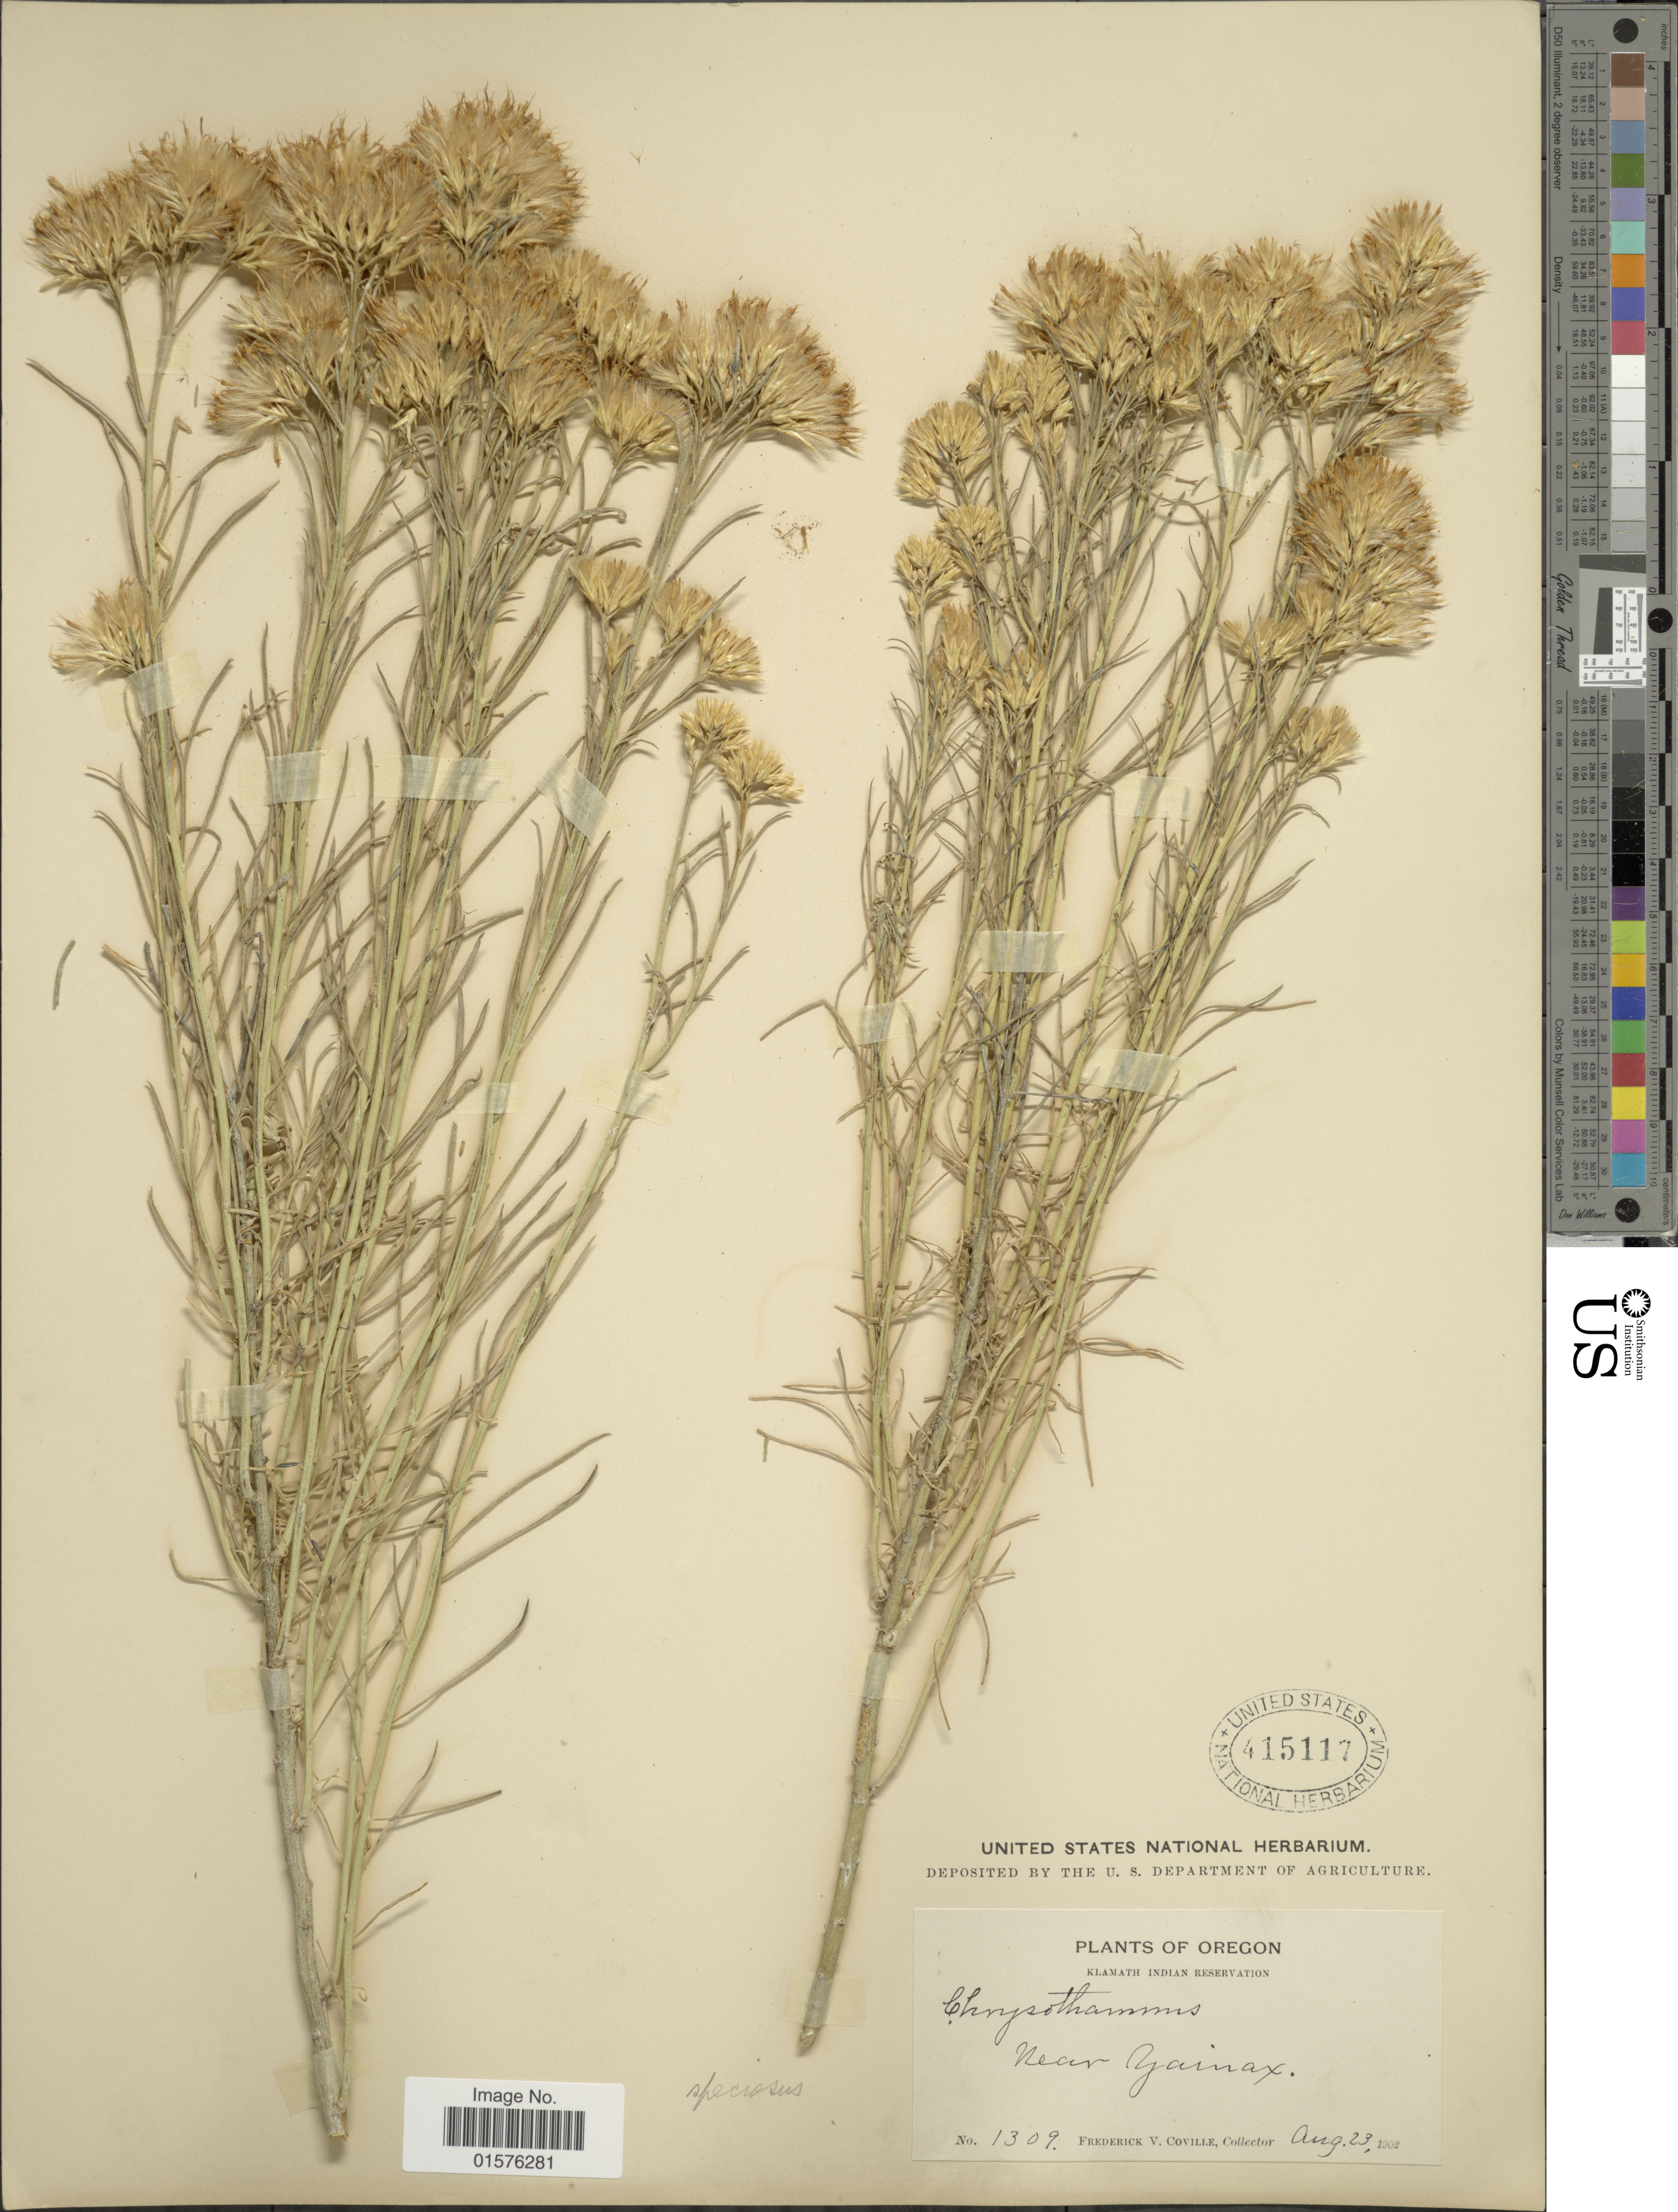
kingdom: Plantae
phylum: Tracheophyta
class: Magnoliopsida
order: Asterales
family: Asteraceae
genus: Ericameria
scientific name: Ericameria nauseosa var. speciosa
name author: (Nutt.) G.L. Nesom & G.I. Baird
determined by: Urbatsch, Lowell E., Curator (LSU), Louisiana State University (UNITED STATES)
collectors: F. V. Coville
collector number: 1309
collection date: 1902-08-23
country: United States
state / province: Oregon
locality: Klamath Indian Reservation, Near Gainax.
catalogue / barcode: US 415117